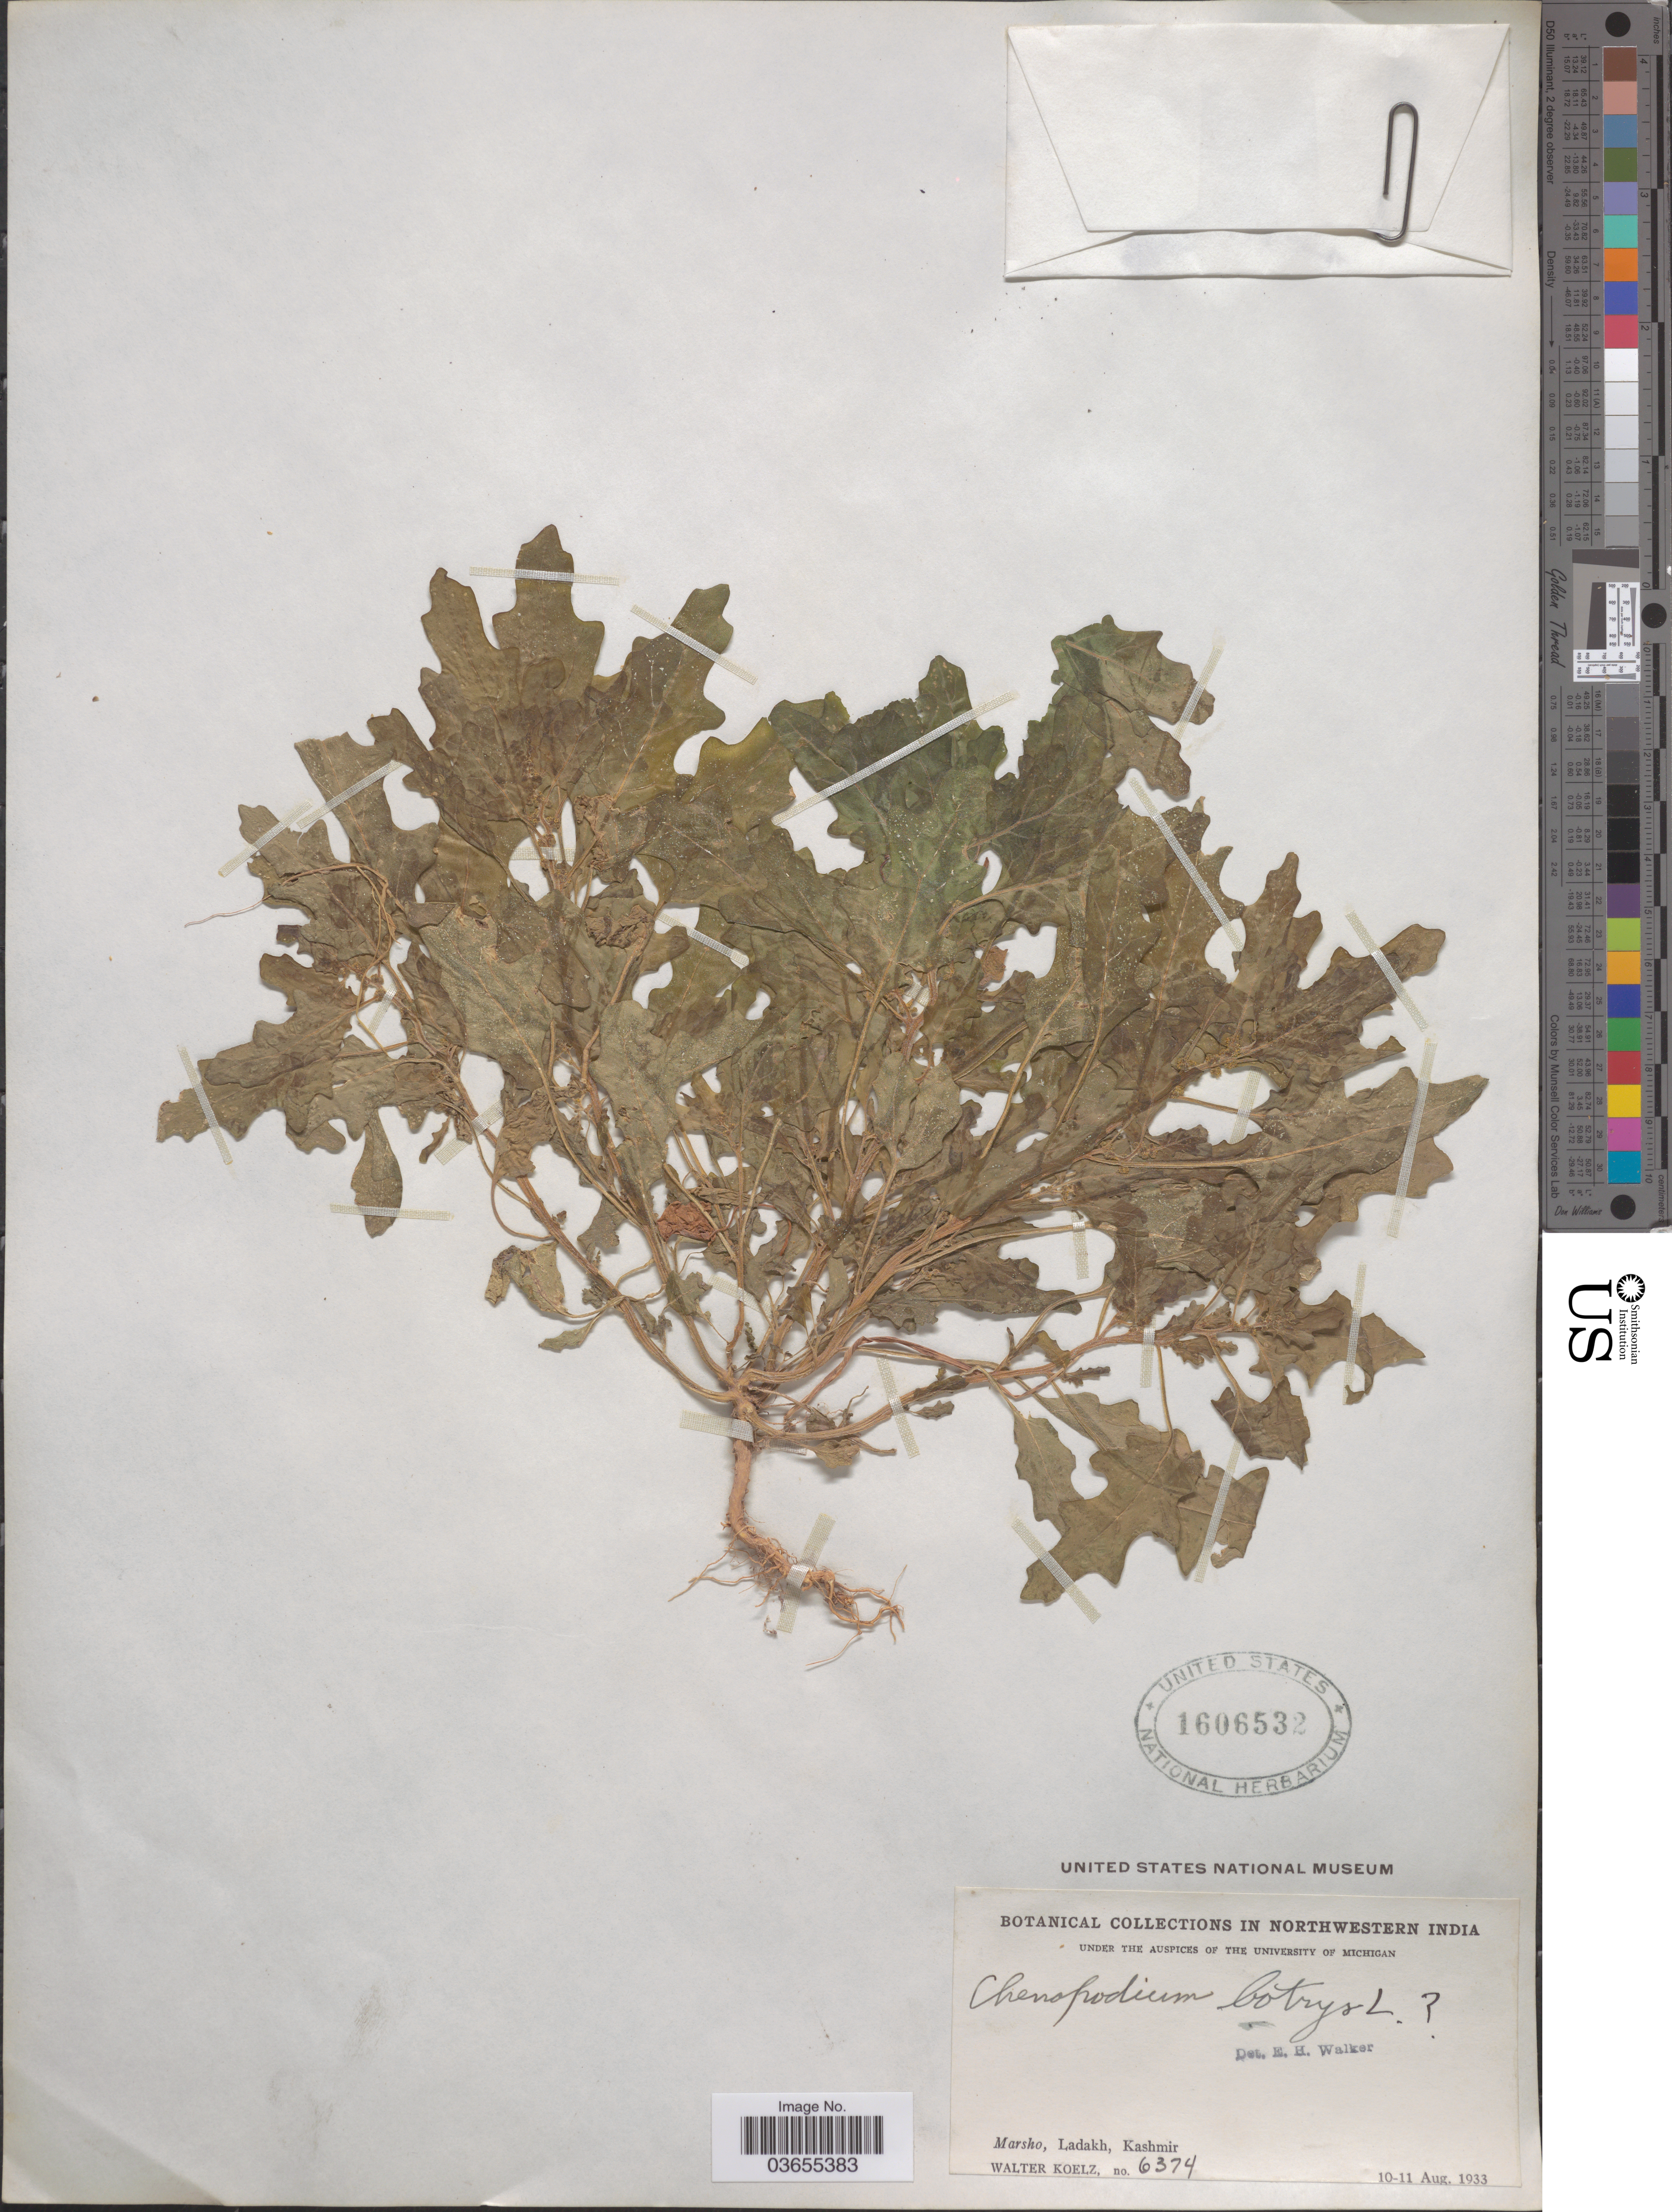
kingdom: Plantae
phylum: Tracheophyta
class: Magnoliopsida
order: Caryophyllales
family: Amaranthaceae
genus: Chenopodium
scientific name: Chenopodium botrys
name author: L.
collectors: W. N. Koelz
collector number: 6374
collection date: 1933-08-10/1933-08-11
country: India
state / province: Jammu and Kashmir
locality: Northwestern India. Marsho, Ladakh, Kashmir.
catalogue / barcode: US 1606532